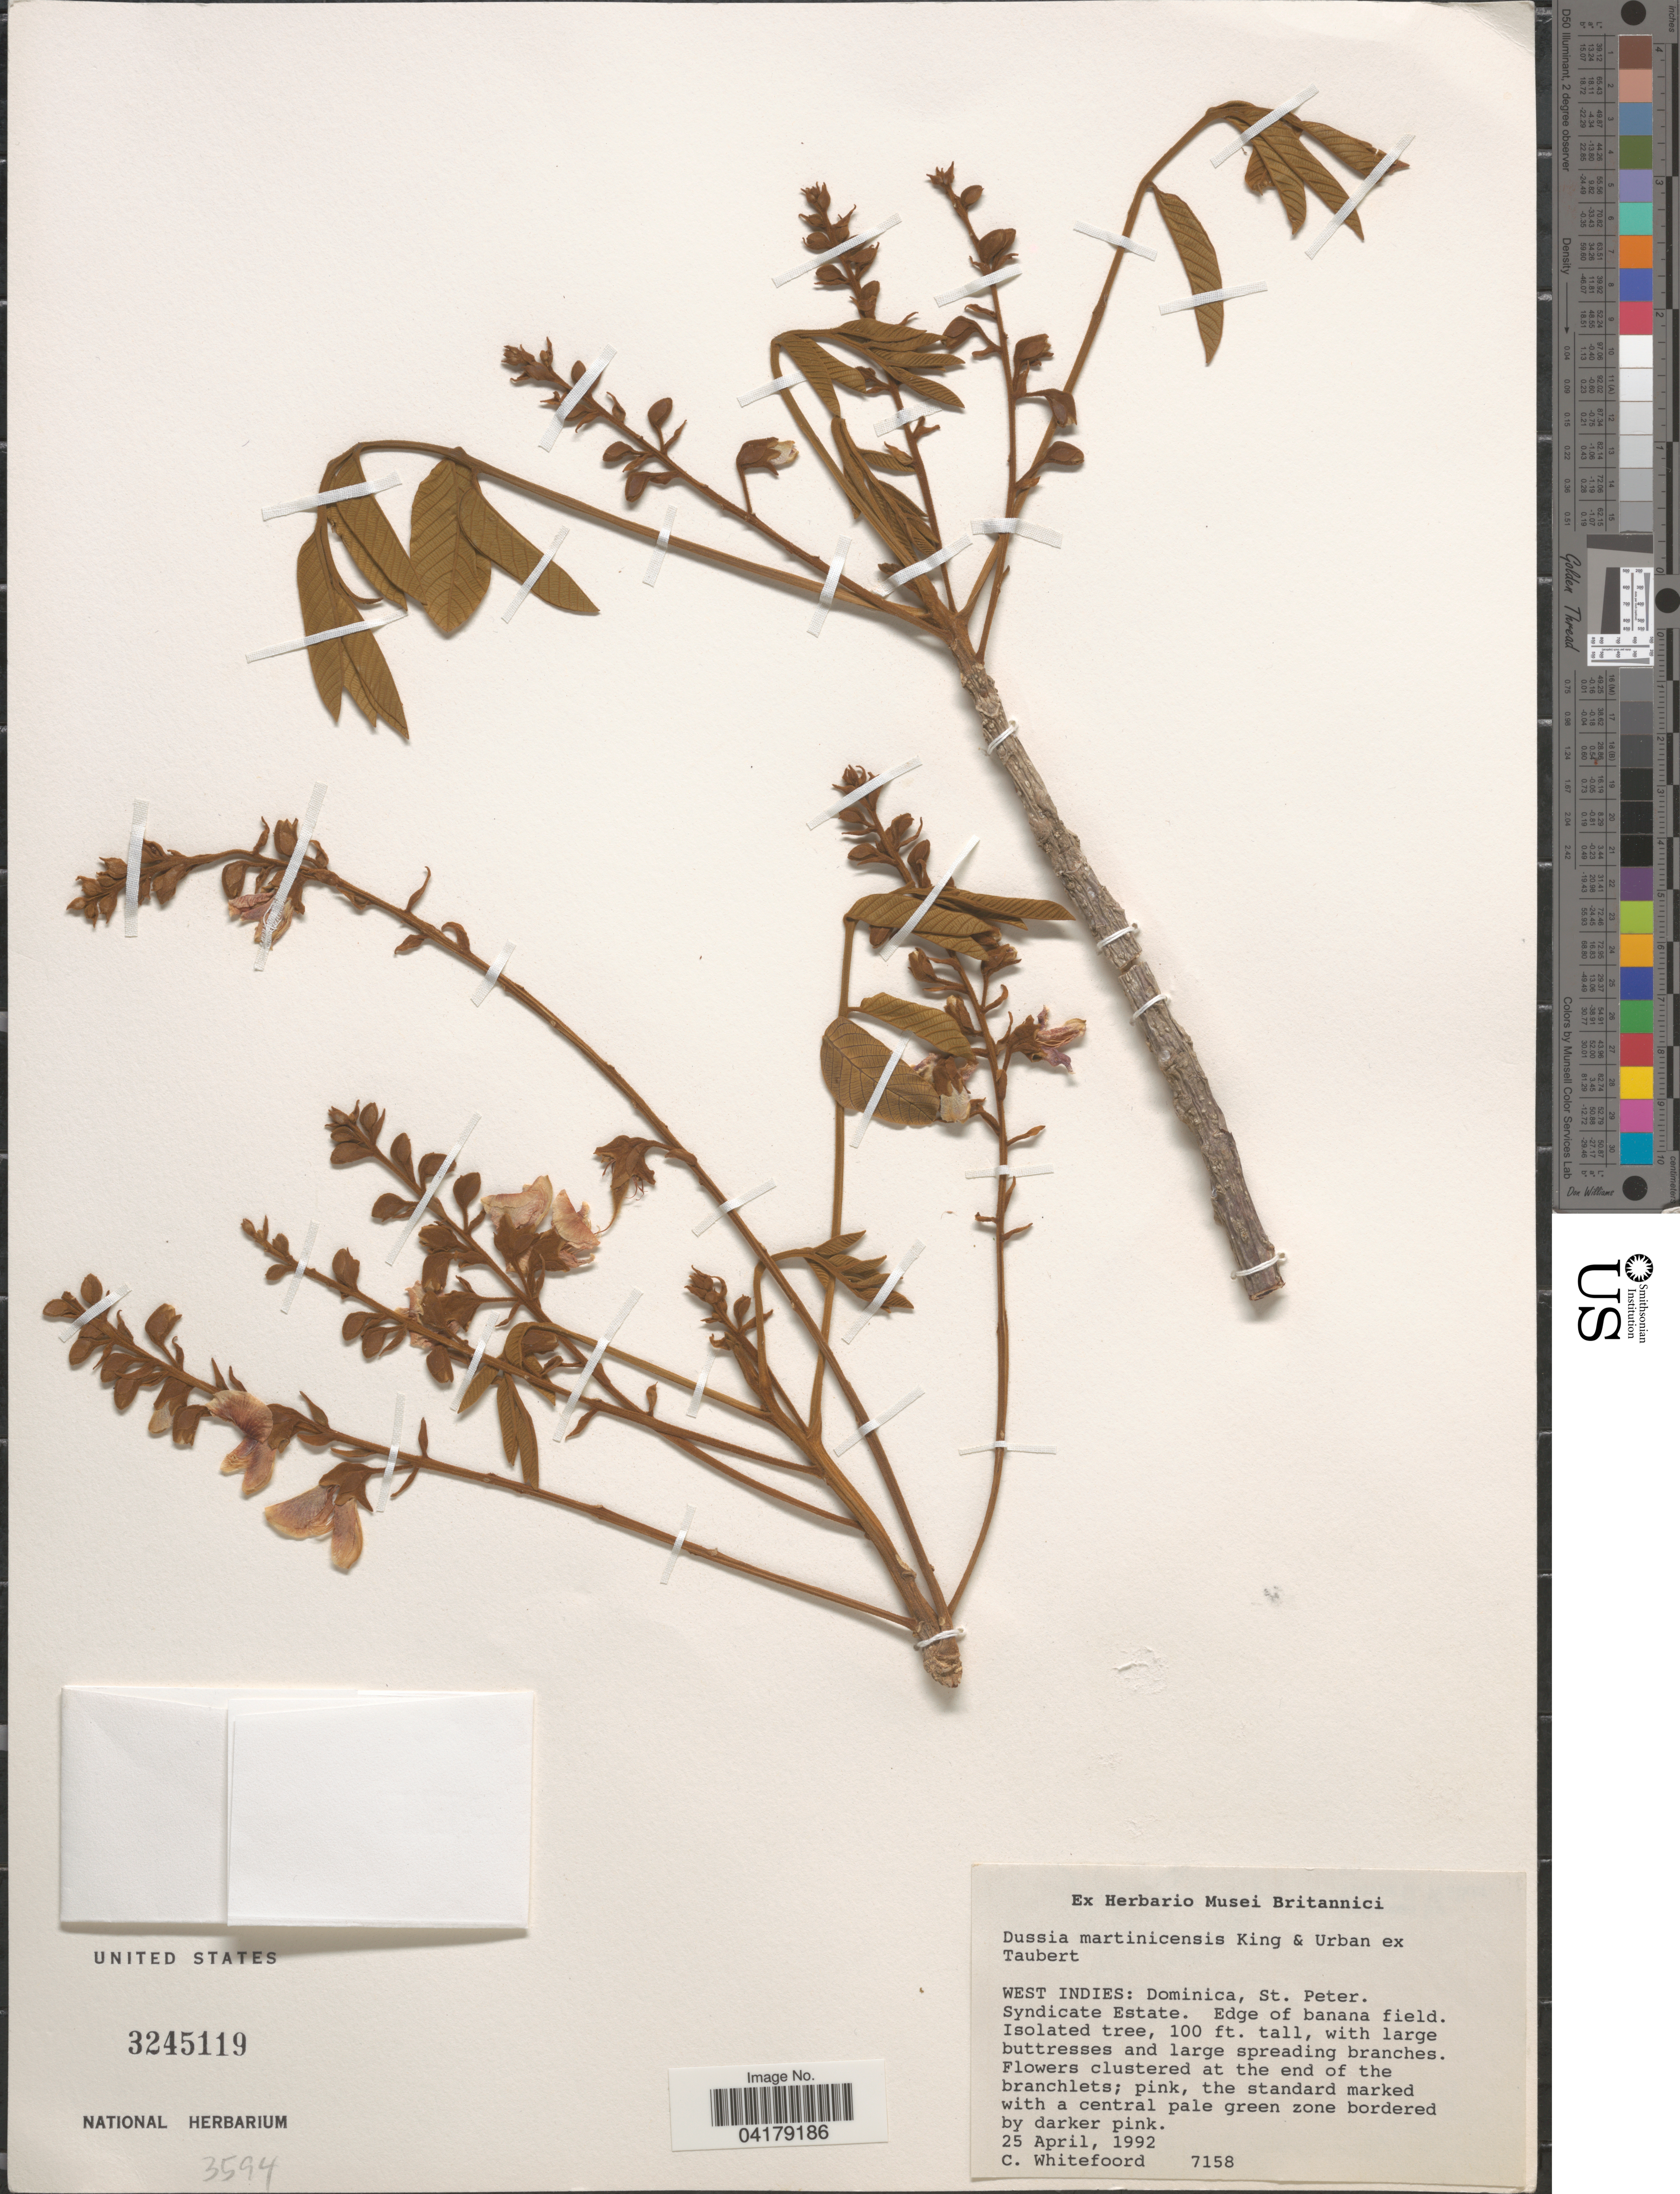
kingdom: Plantae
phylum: Tracheophyta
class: Magnoliopsida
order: Fabales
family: Fabaceae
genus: Dussia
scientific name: Dussia martinicensis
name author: Krug & Urb. ex Taub.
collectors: C. Whitefoord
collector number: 7158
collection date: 1992-04-25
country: Dominica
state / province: St. Peter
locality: Syndicate Estate.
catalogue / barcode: US 3245119